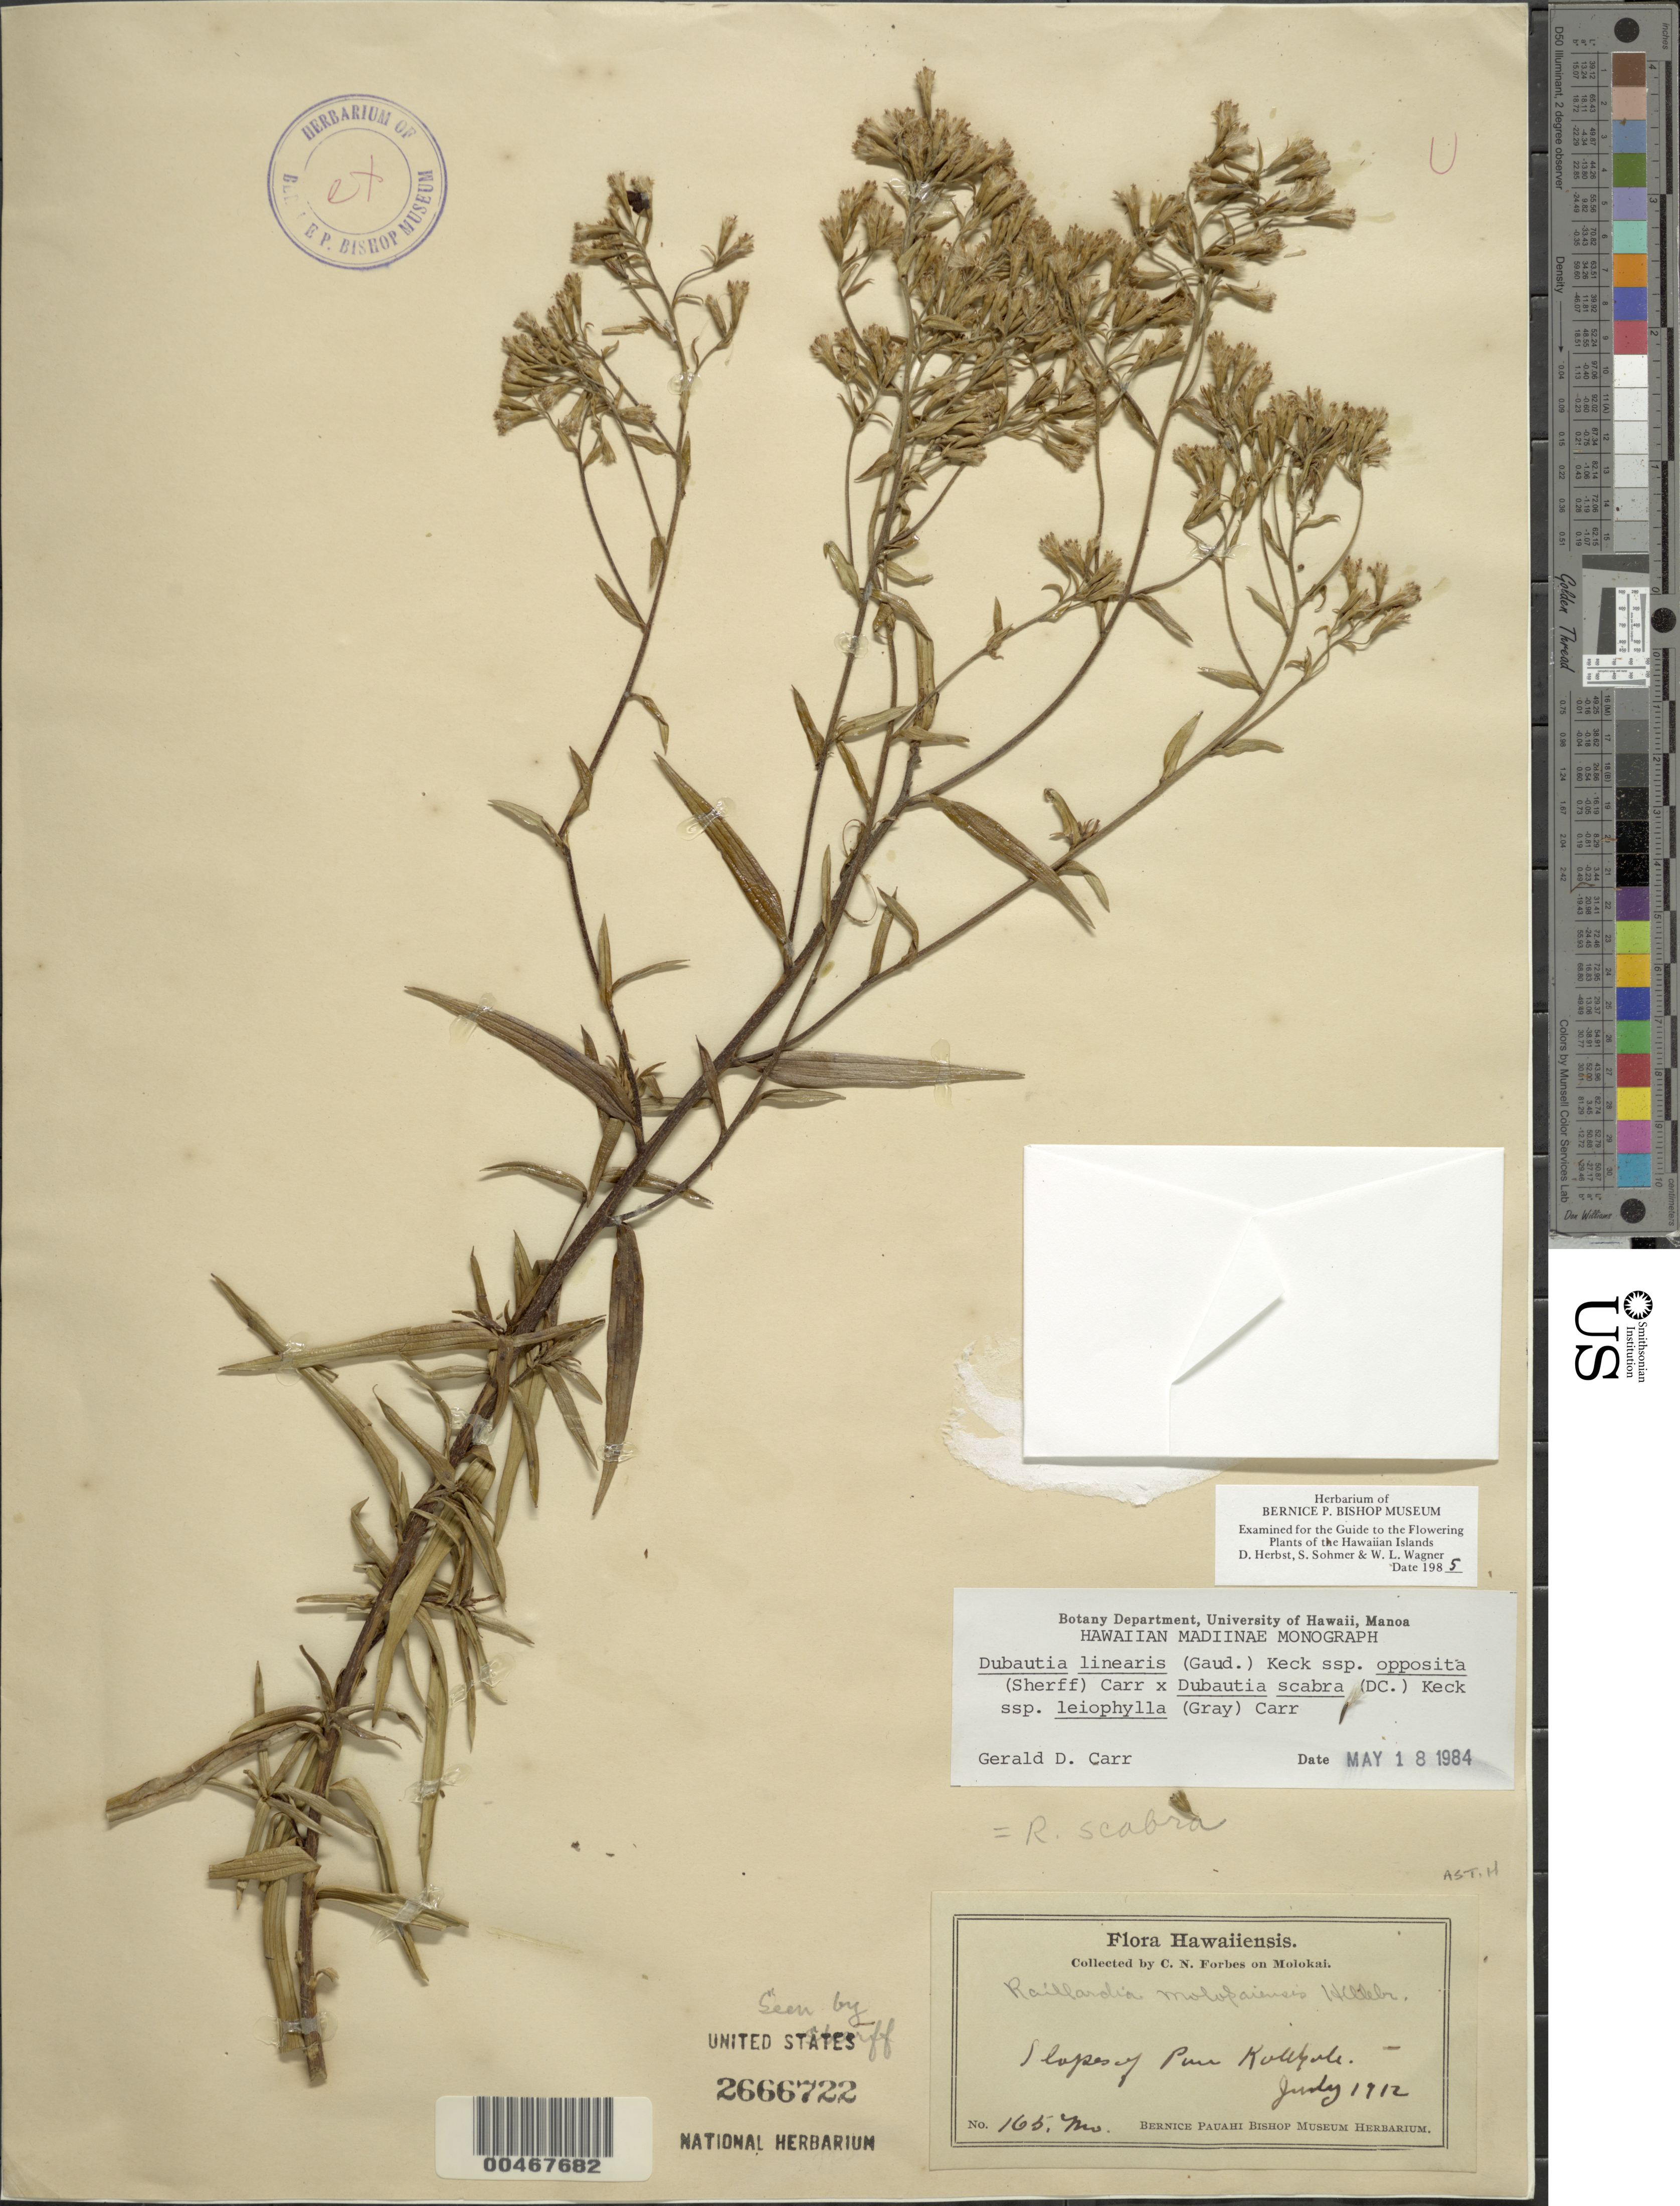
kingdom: Plantae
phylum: Tracheophyta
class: Magnoliopsida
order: Asterales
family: Asteraceae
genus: Dubautia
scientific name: Dubautia carrii x D. scabra subsp. leiophylla (A. Gray) G.D. Carr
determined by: Carr, G. D.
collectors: C. N. Forbes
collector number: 165.Mo.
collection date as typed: Jul 1912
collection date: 1912-07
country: United States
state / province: Hawaii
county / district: Maui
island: Moloka'i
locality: Slopes of Puu Kolekole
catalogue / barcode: US 2666722